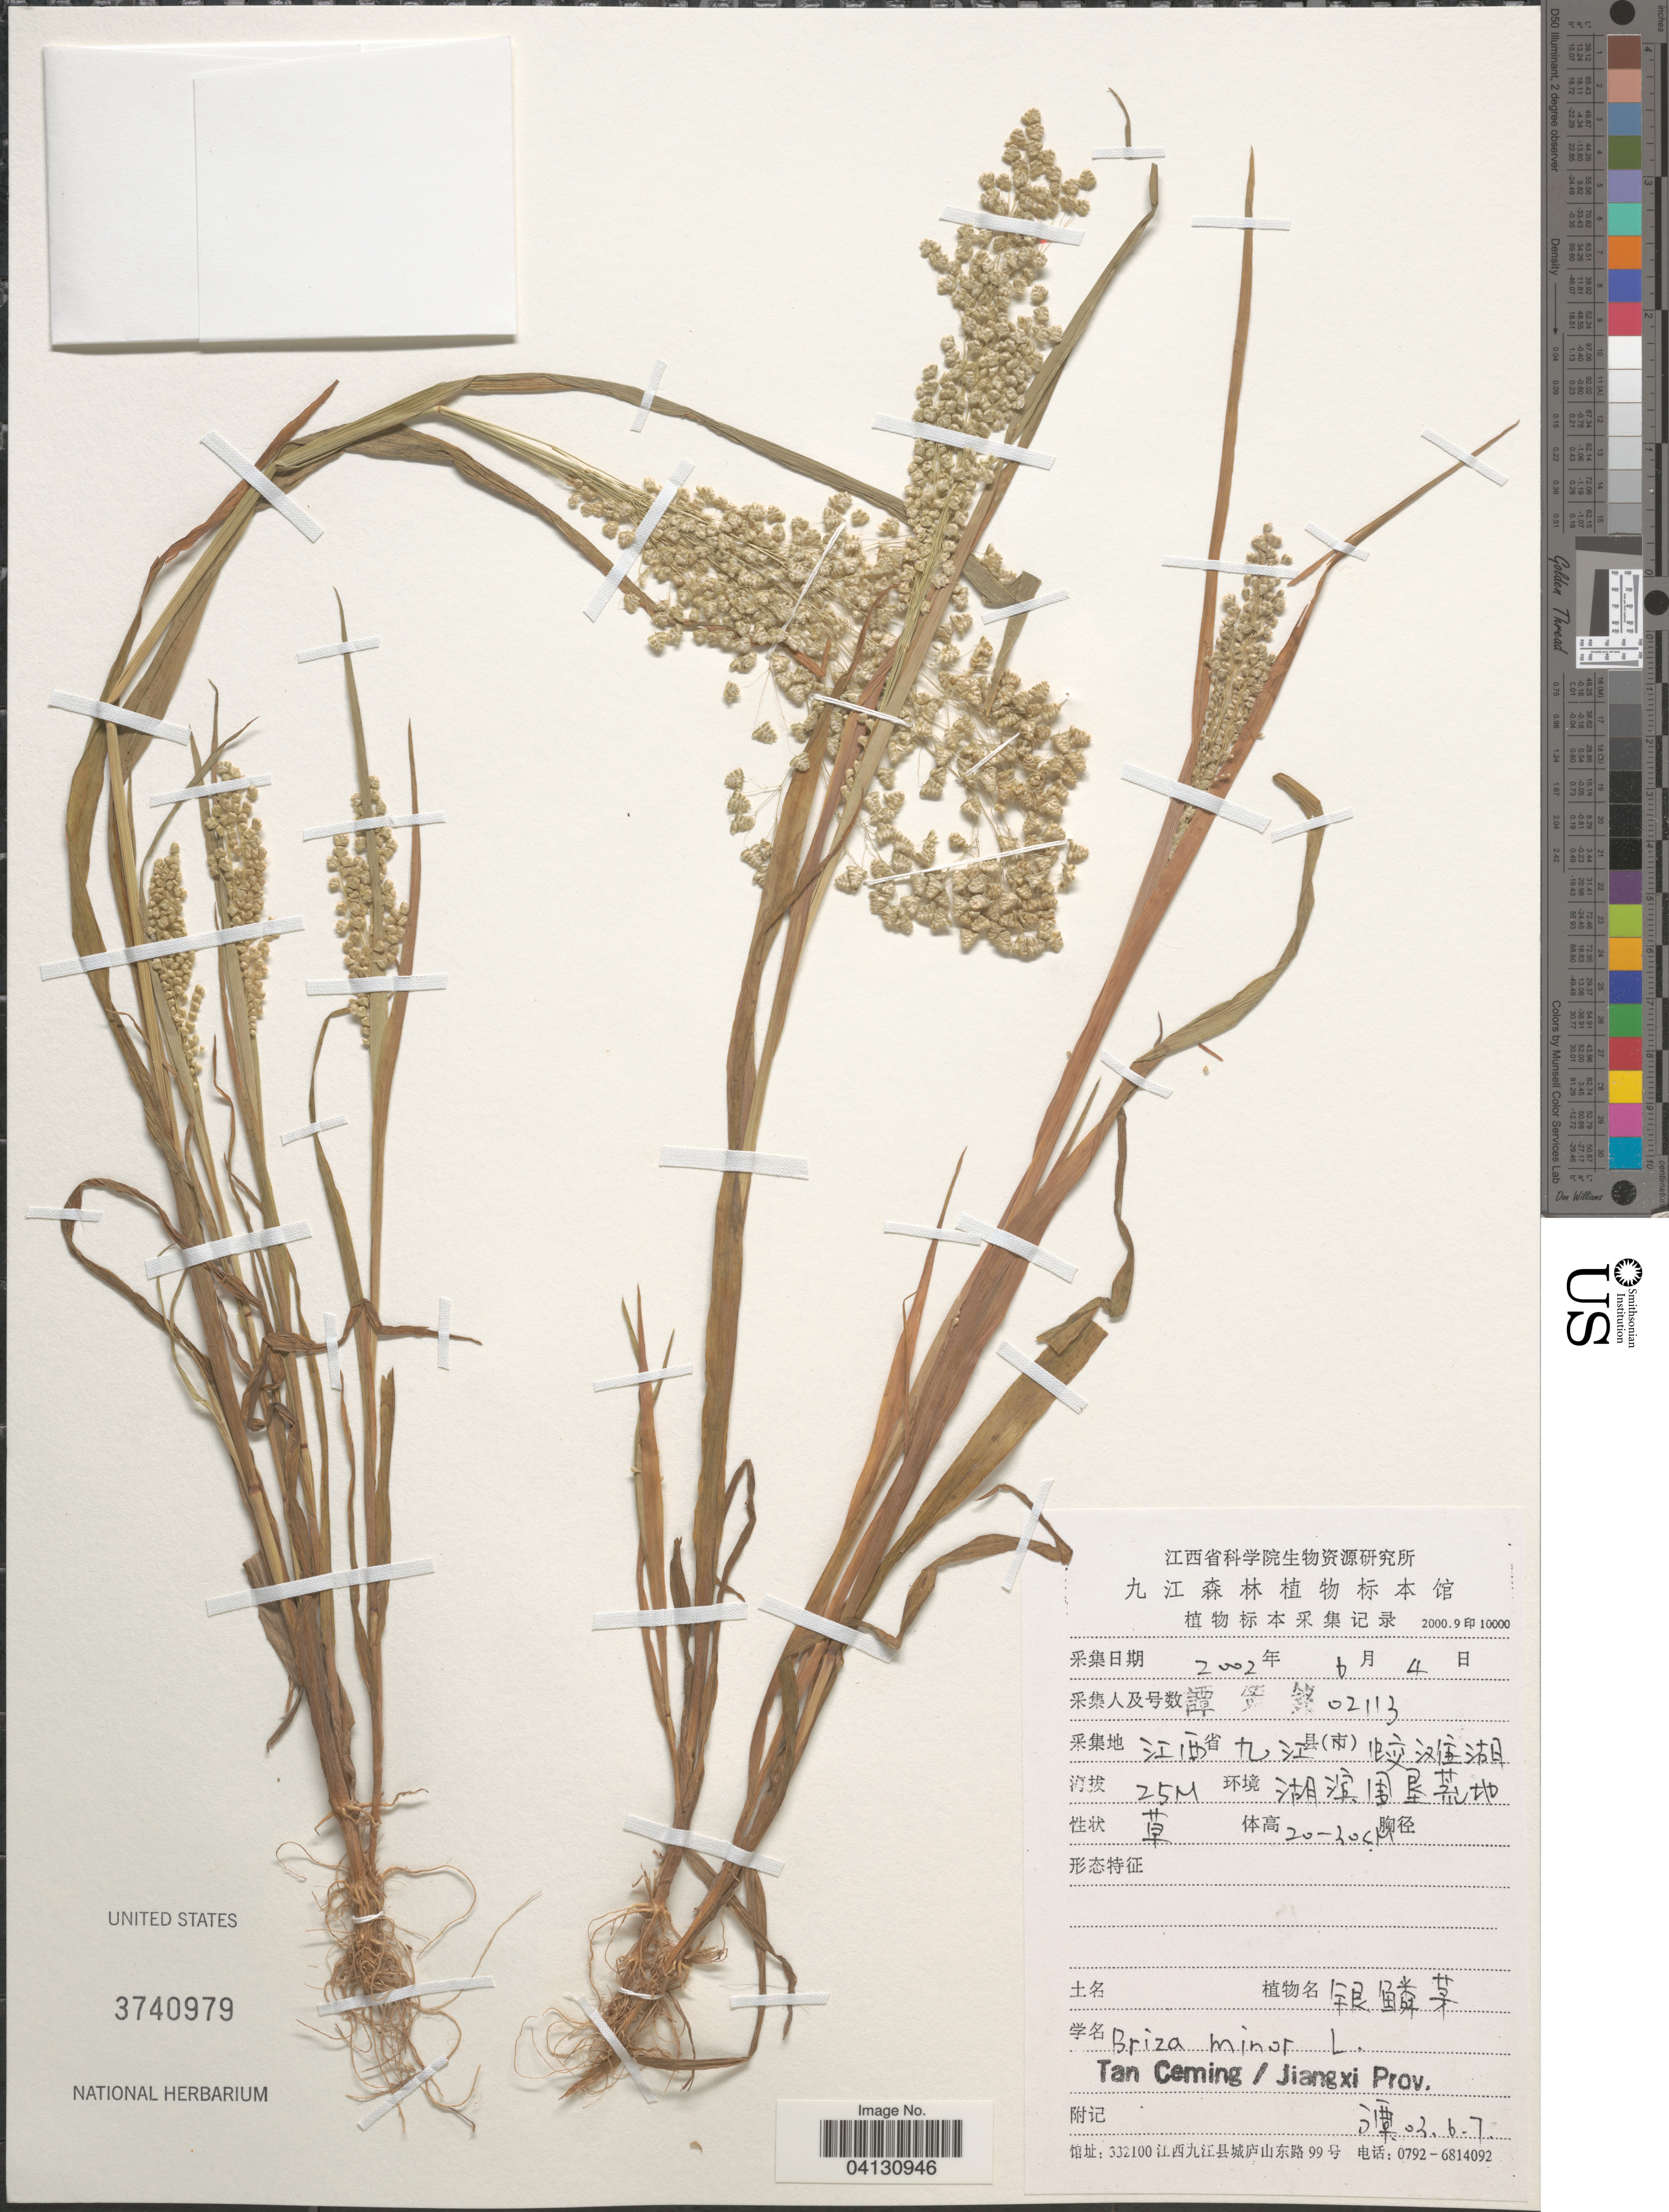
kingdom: Plantae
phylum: Tracheophyta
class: Liliopsida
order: Poales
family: Poaceae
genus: Briza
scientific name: Briza minor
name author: L.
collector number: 02113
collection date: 2002-06-04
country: China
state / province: Jiangxi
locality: X. Tan Ceming.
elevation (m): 25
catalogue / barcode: US 3740979